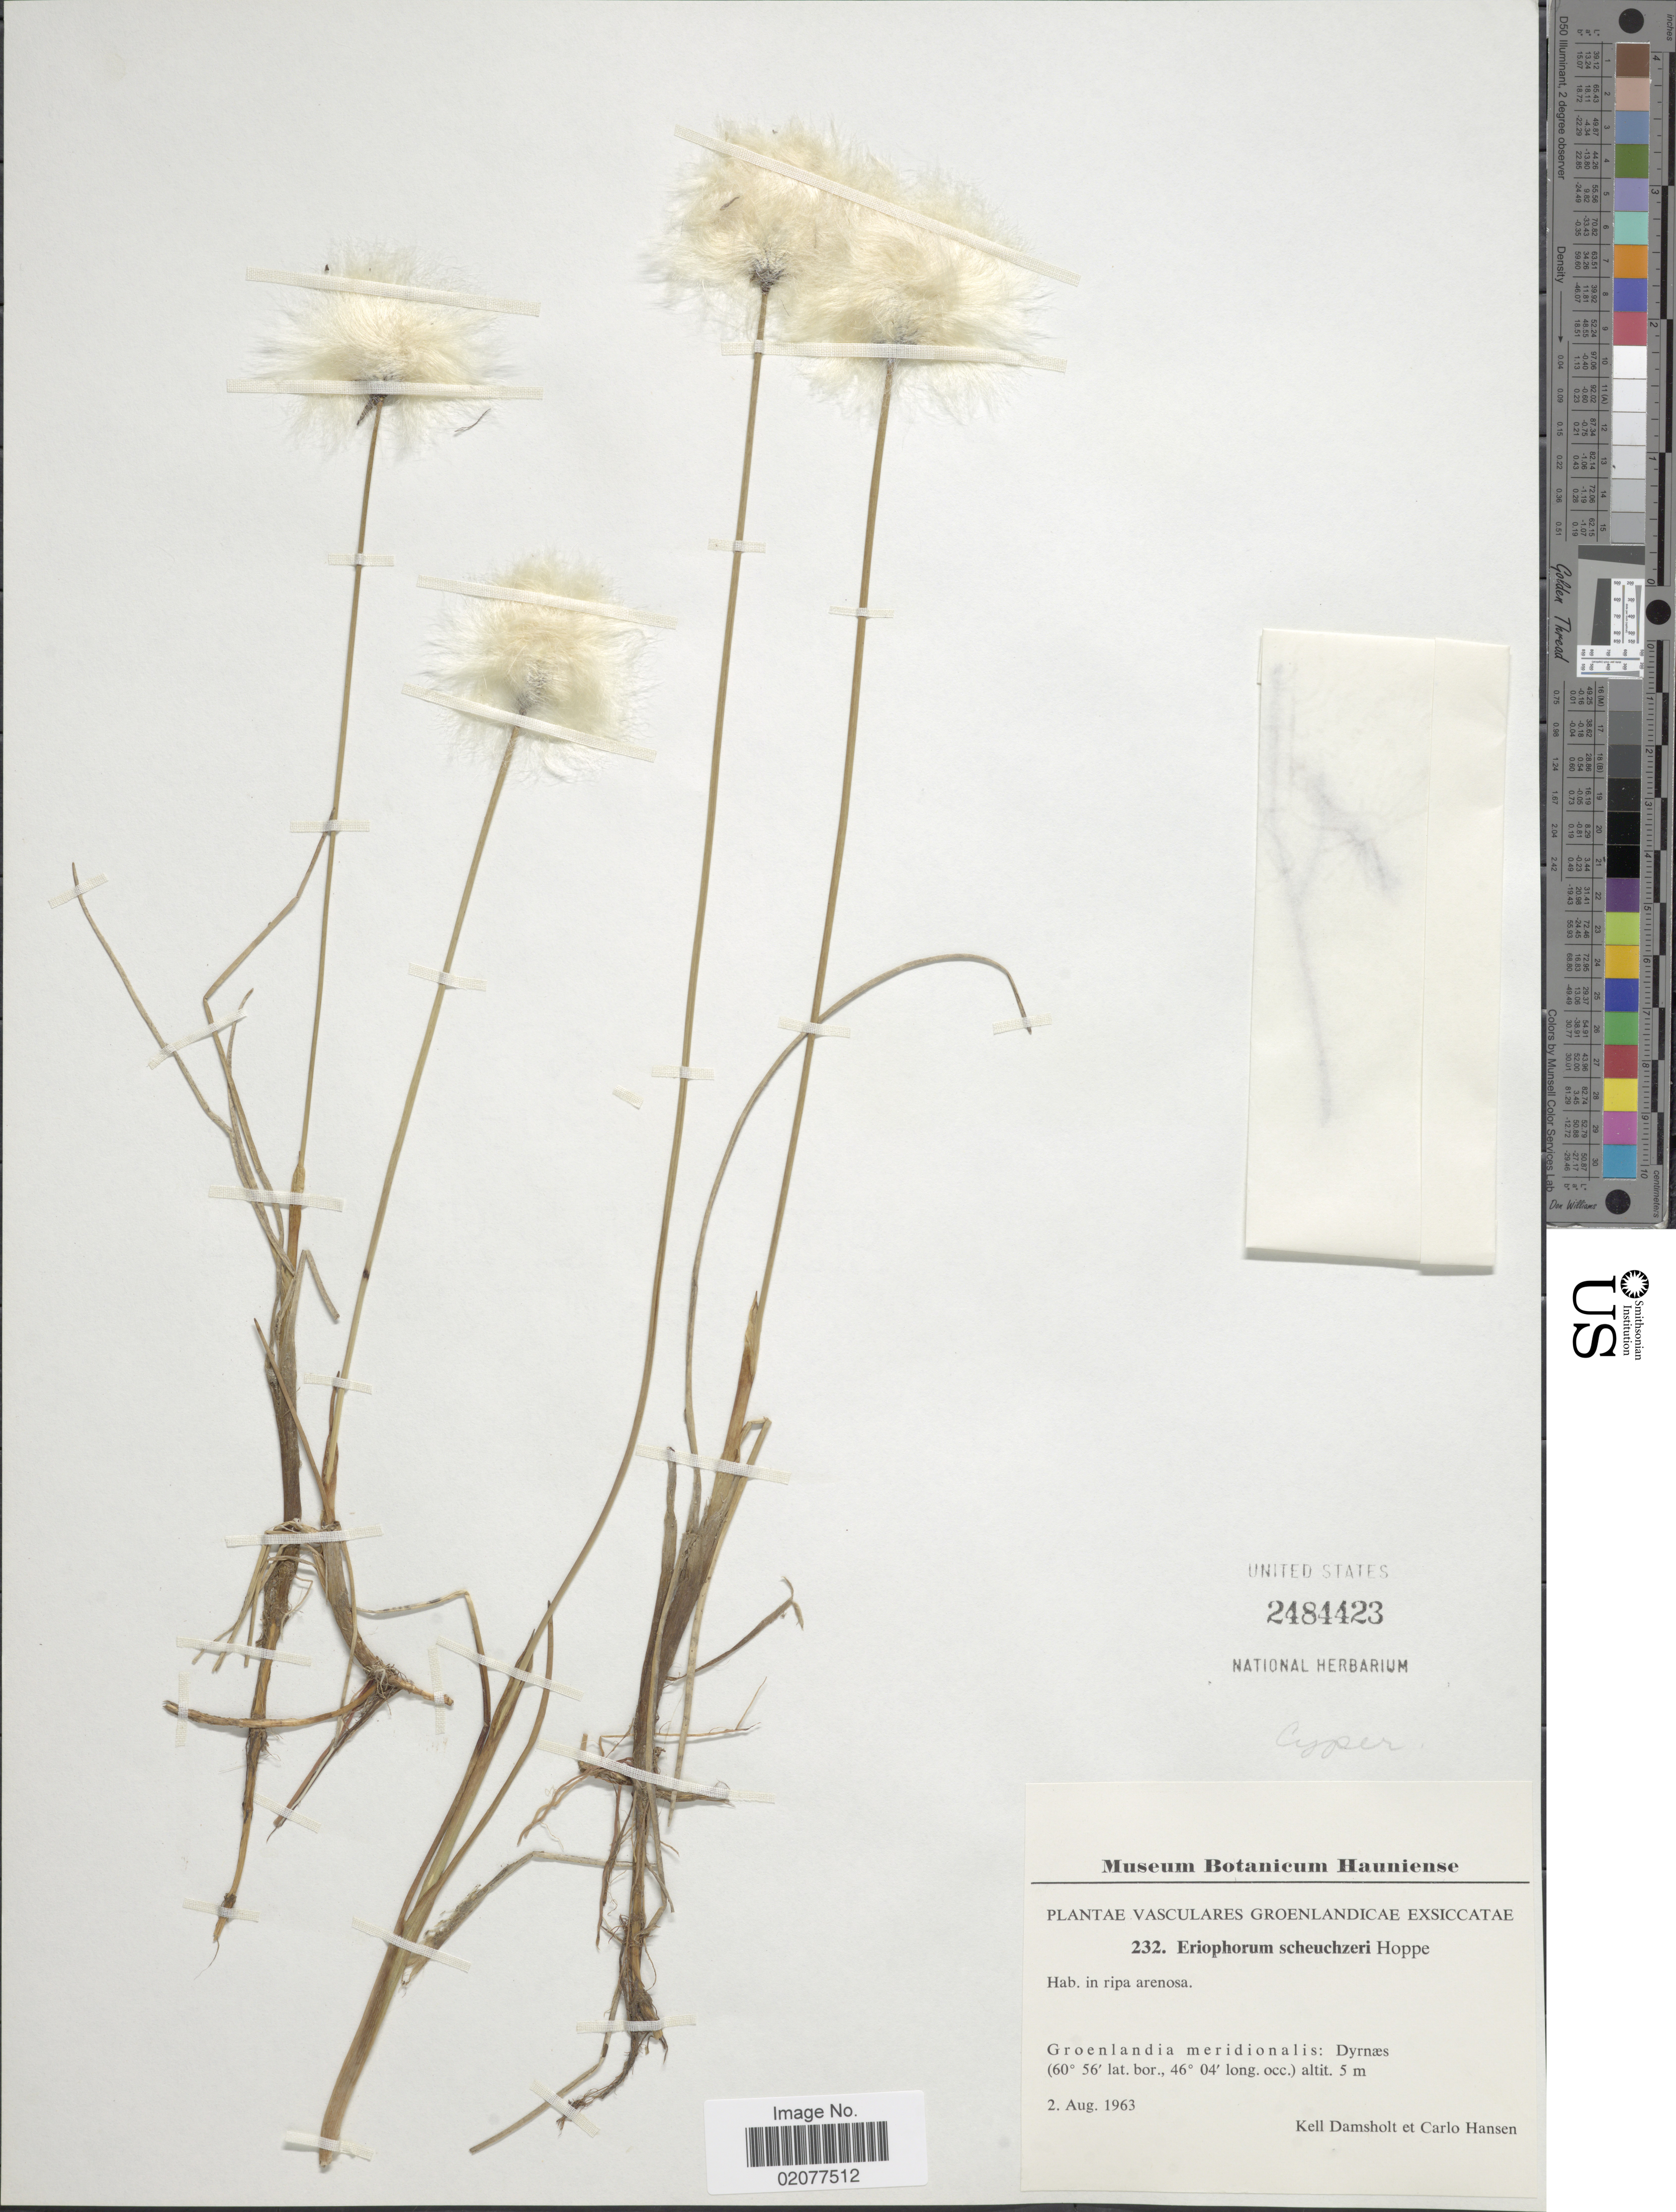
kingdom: Plantae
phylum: Tracheophyta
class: Liliopsida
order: Poales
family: Cyperaceae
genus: Eriophorum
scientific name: Eriophorum scheuchzeri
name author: Hoppe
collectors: K. Damsholt & C. Hansen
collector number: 232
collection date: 1963-08-02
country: Greenland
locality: Groenlandia meridionalis: Dyrnaes.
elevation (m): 5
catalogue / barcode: US 2484423